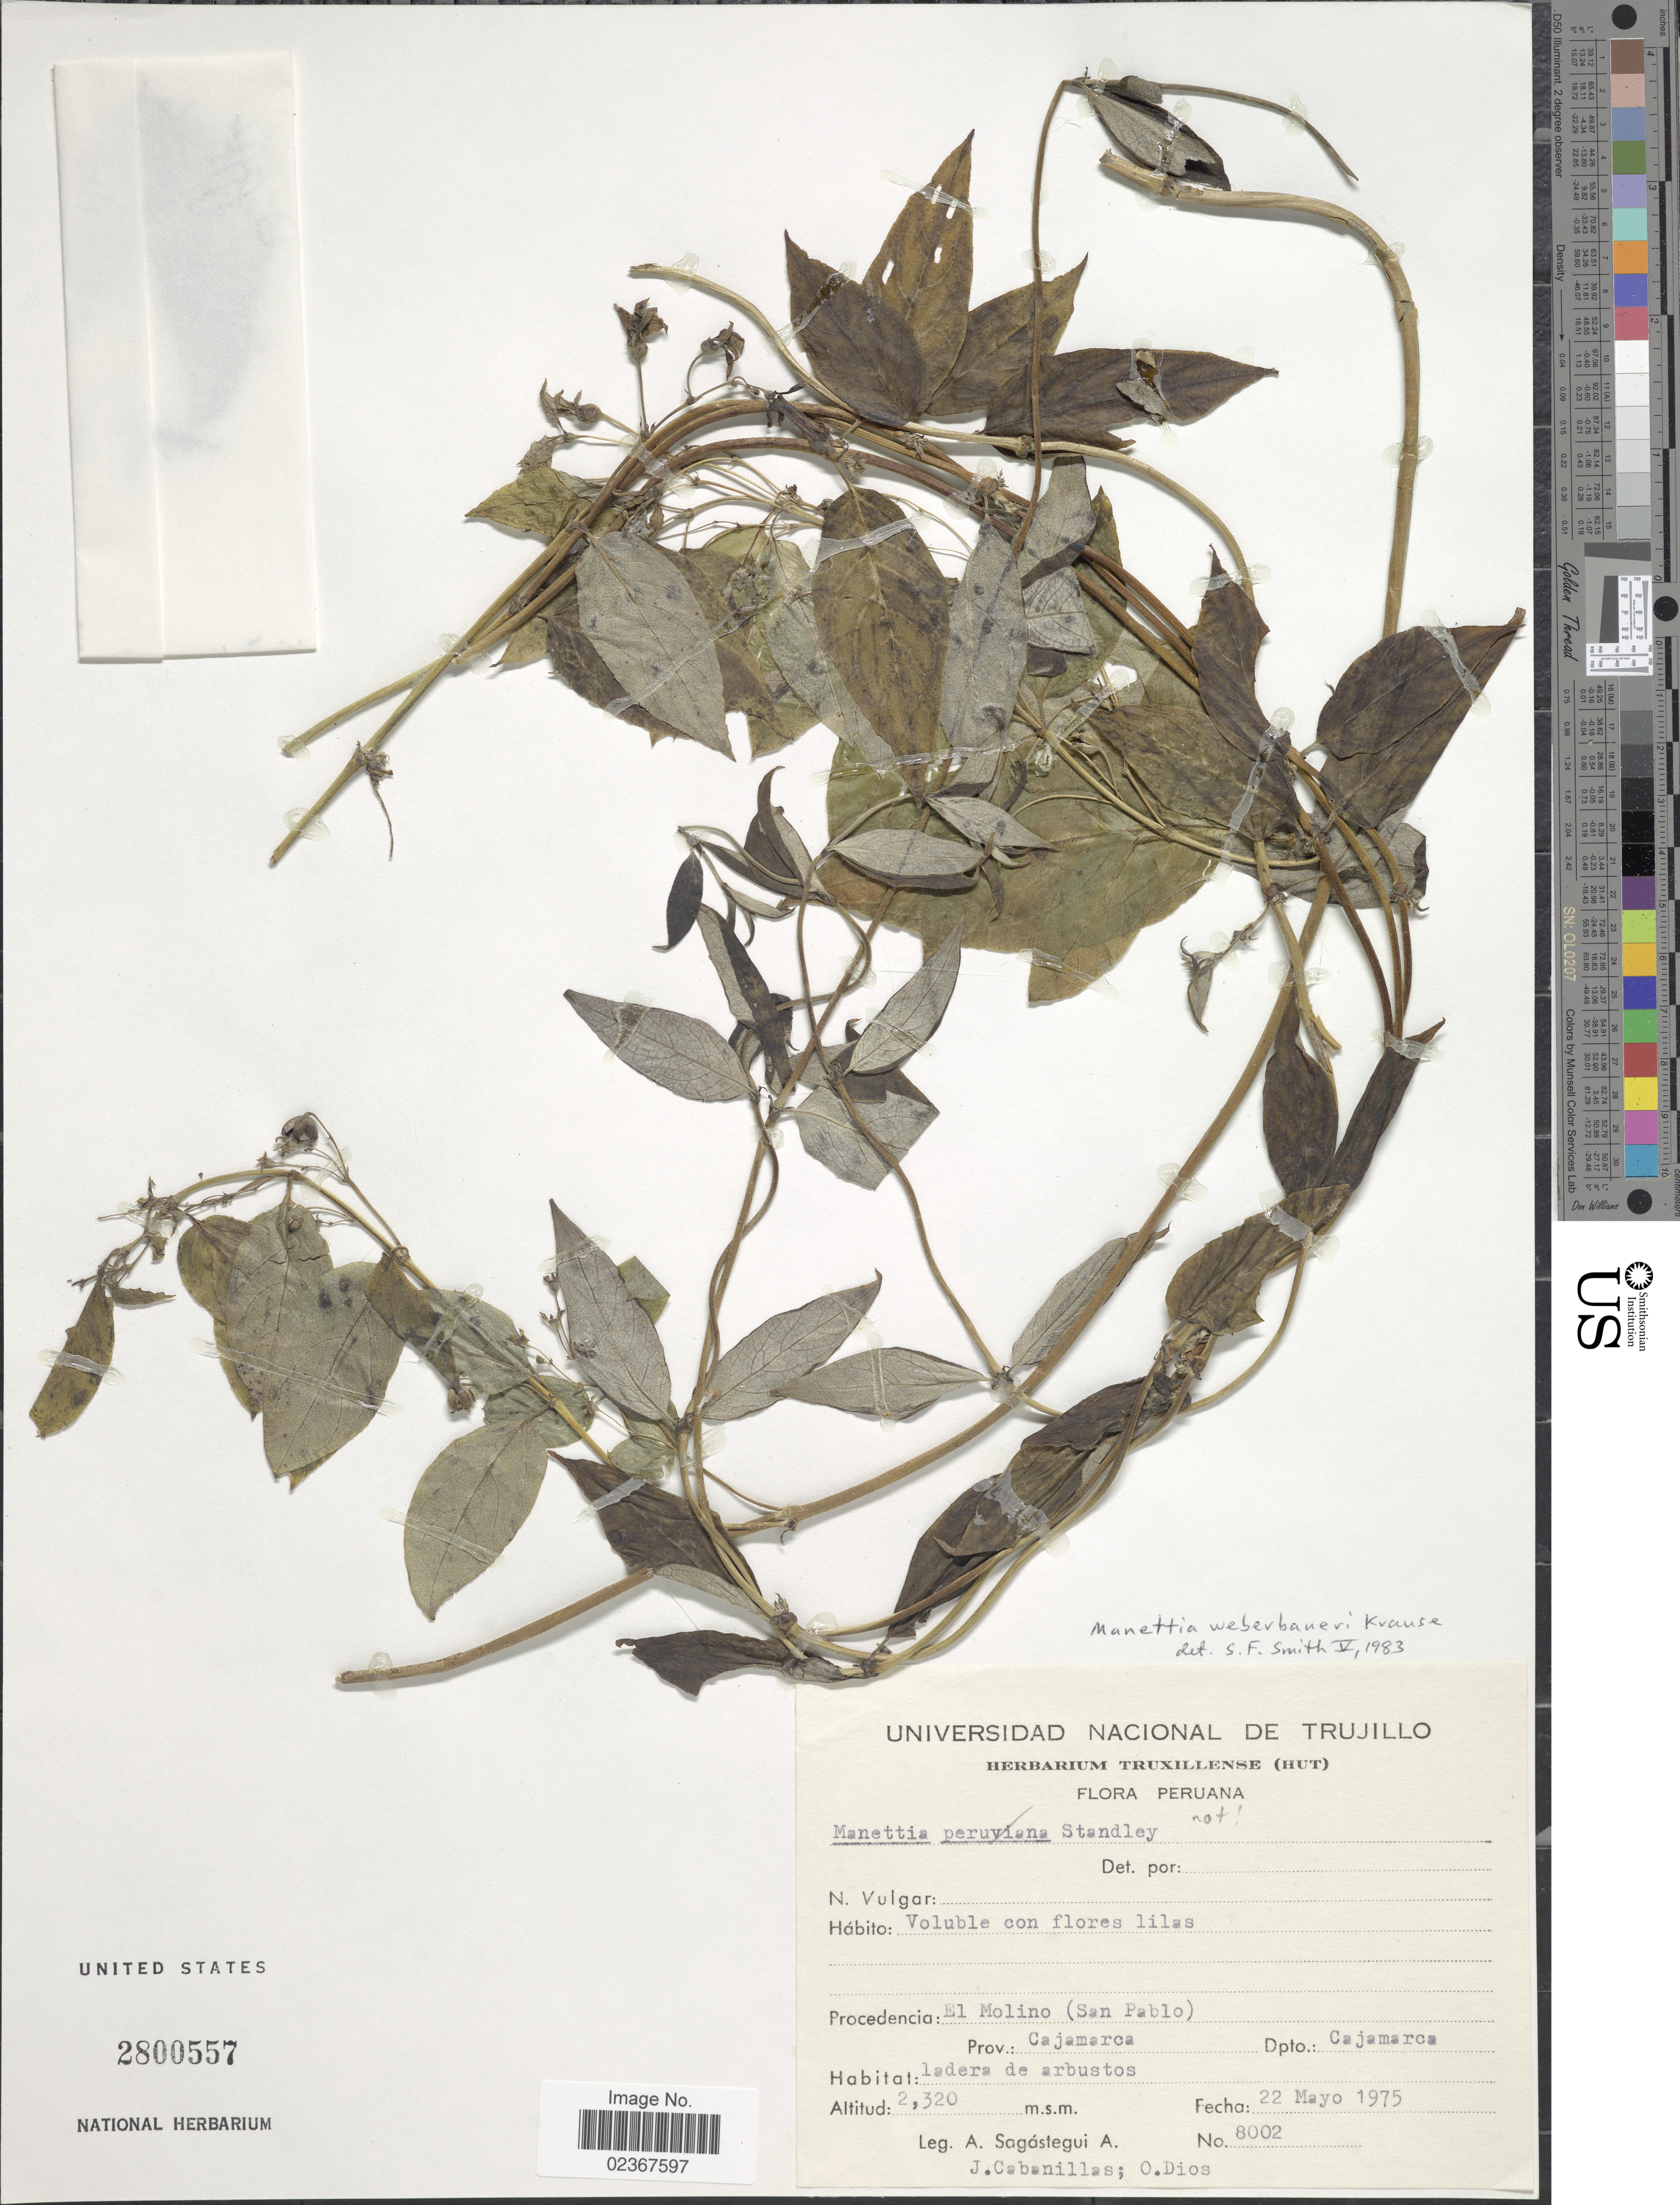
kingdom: Plantae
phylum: Tracheophyta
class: Magnoliopsida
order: Gentianales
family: Rubiaceae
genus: Manettia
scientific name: Manettia weberbaueri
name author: K. Krause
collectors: A. Sagástegui A., J. Cabanillas & O. Dios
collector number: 8002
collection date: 1975-05-22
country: Peru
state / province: Cajamarca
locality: El Molino (San Pablo), Dpto Cajamarca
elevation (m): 2320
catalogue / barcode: US 2800557